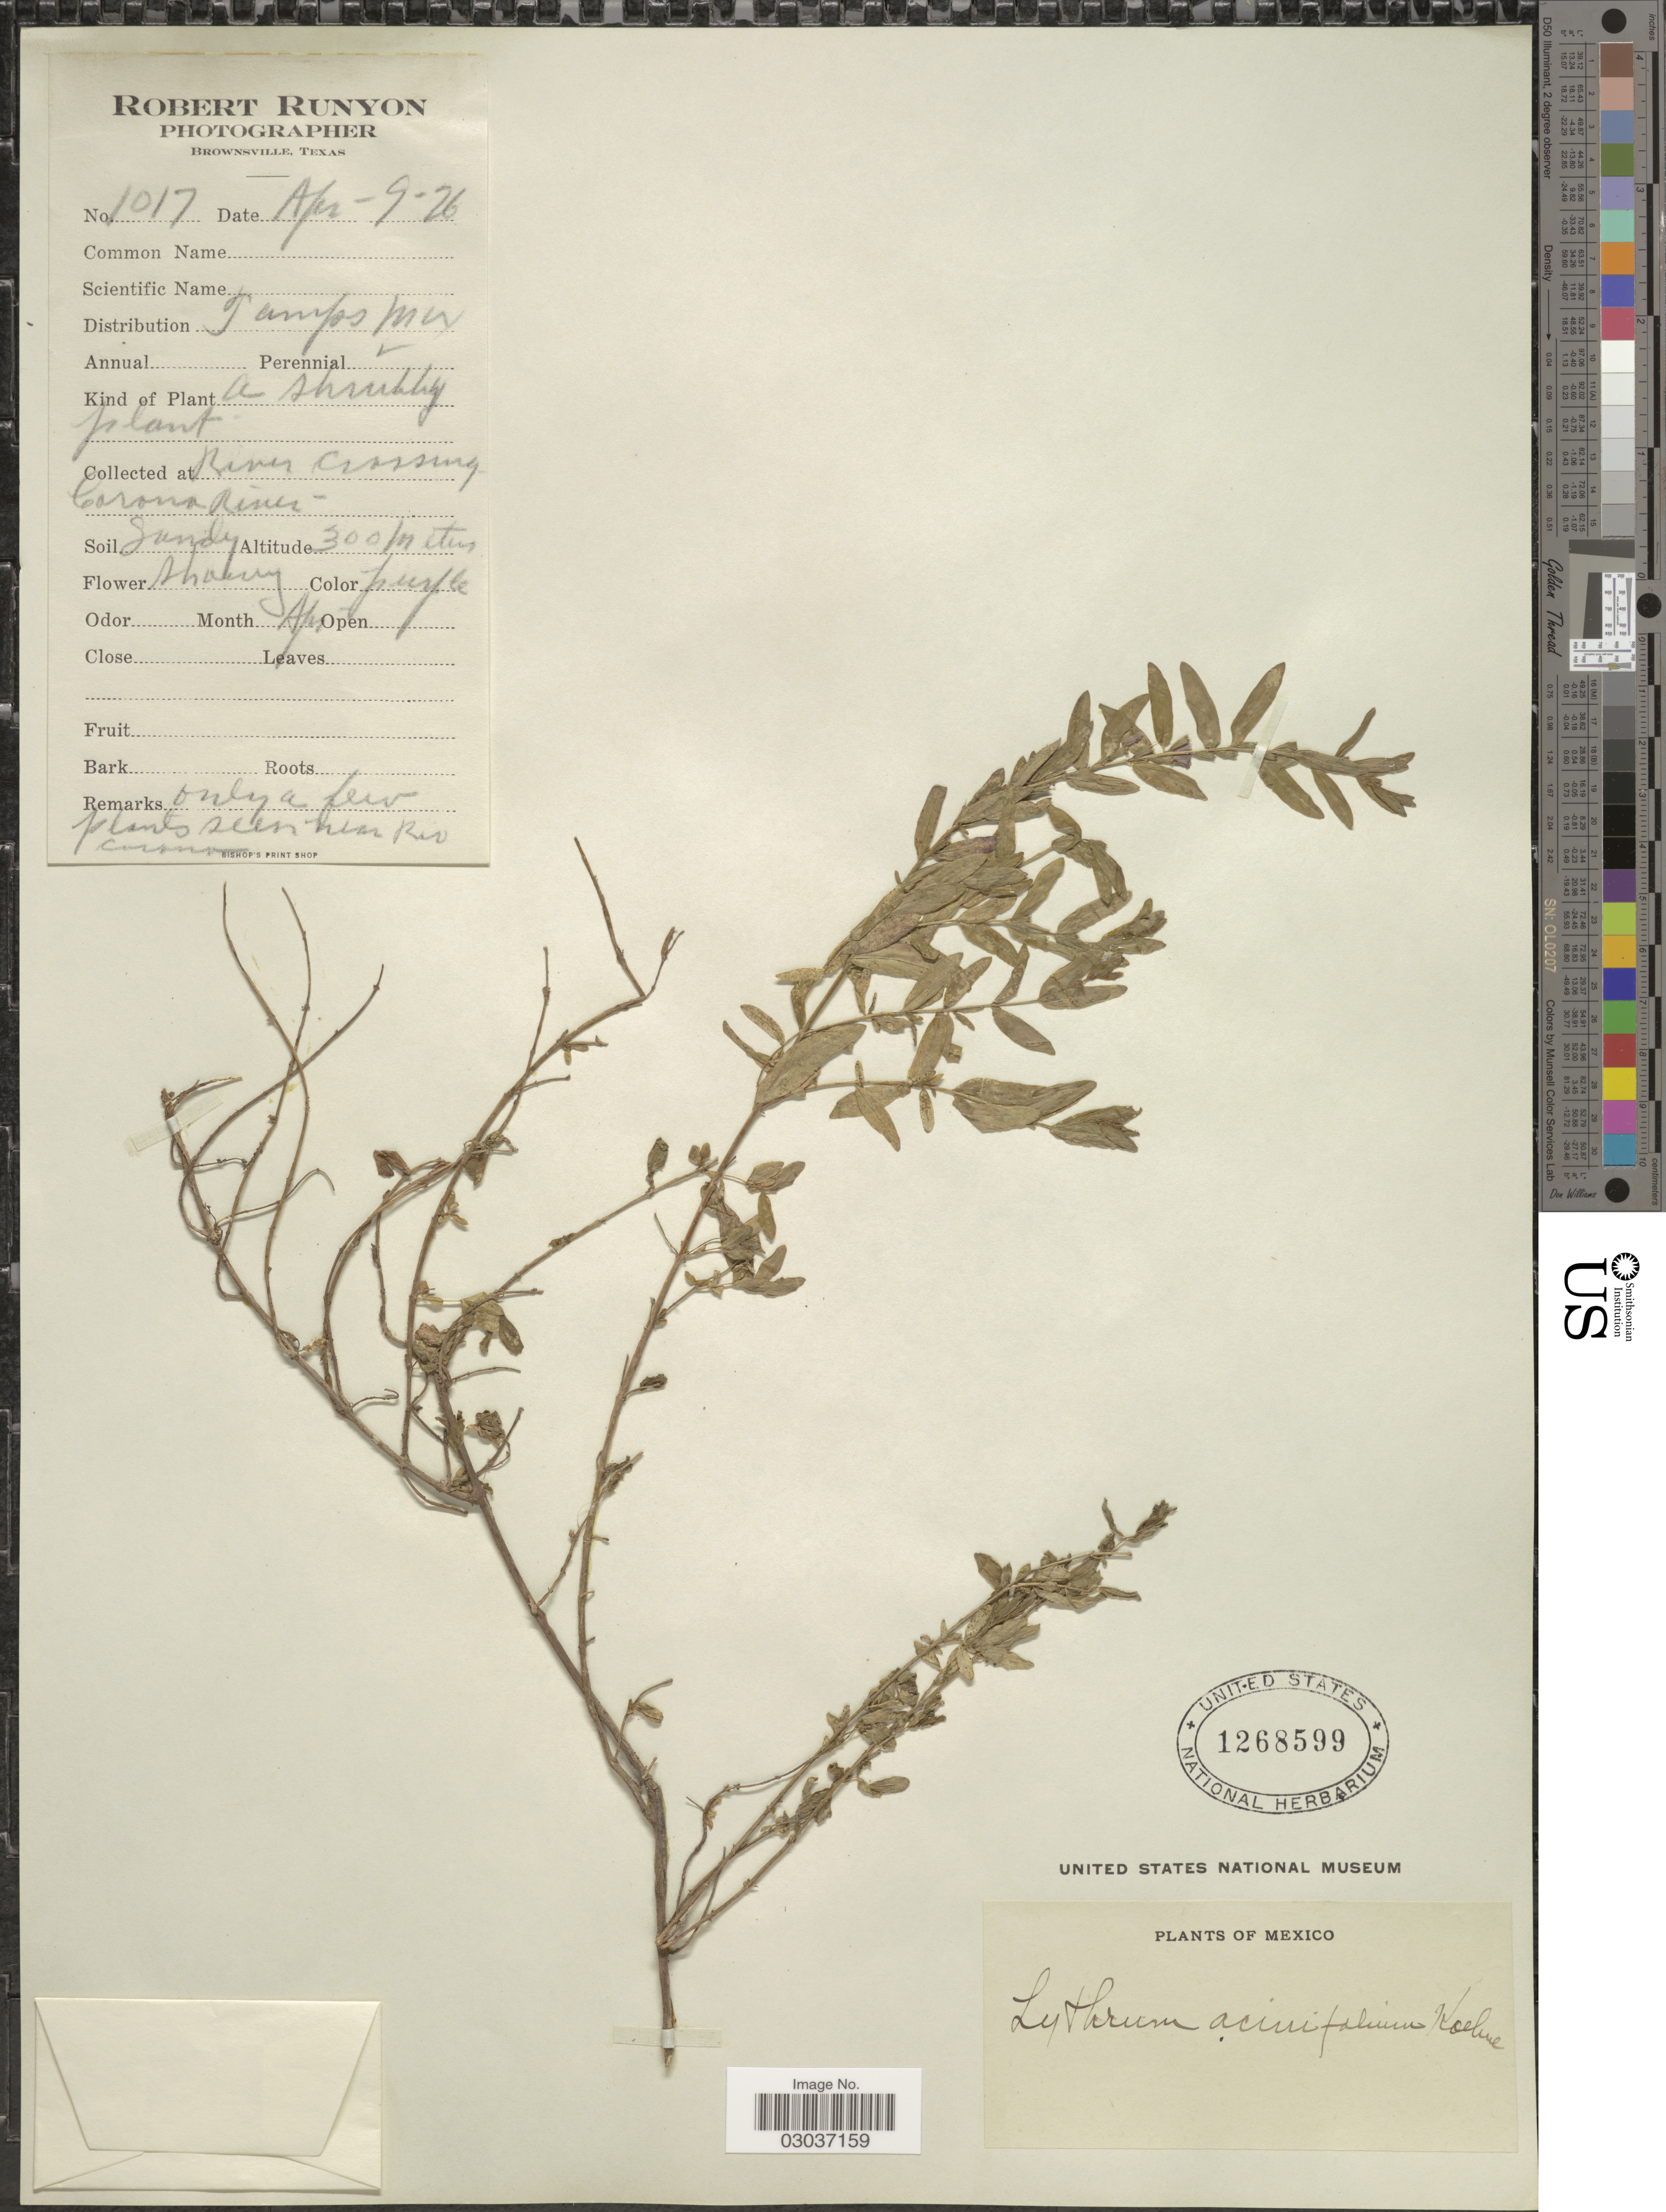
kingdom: Plantae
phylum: Tracheophyta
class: Magnoliopsida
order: Myrtales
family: Lythraceae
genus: Lythrum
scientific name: Lythrum acinifolium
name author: Sessé & Moc. ex Koehne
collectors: R. Runyon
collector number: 1017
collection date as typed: Transcribed d/m/y: 9/4/26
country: Mexico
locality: River crossing, Corona River.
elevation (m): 300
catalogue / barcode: US 1268599